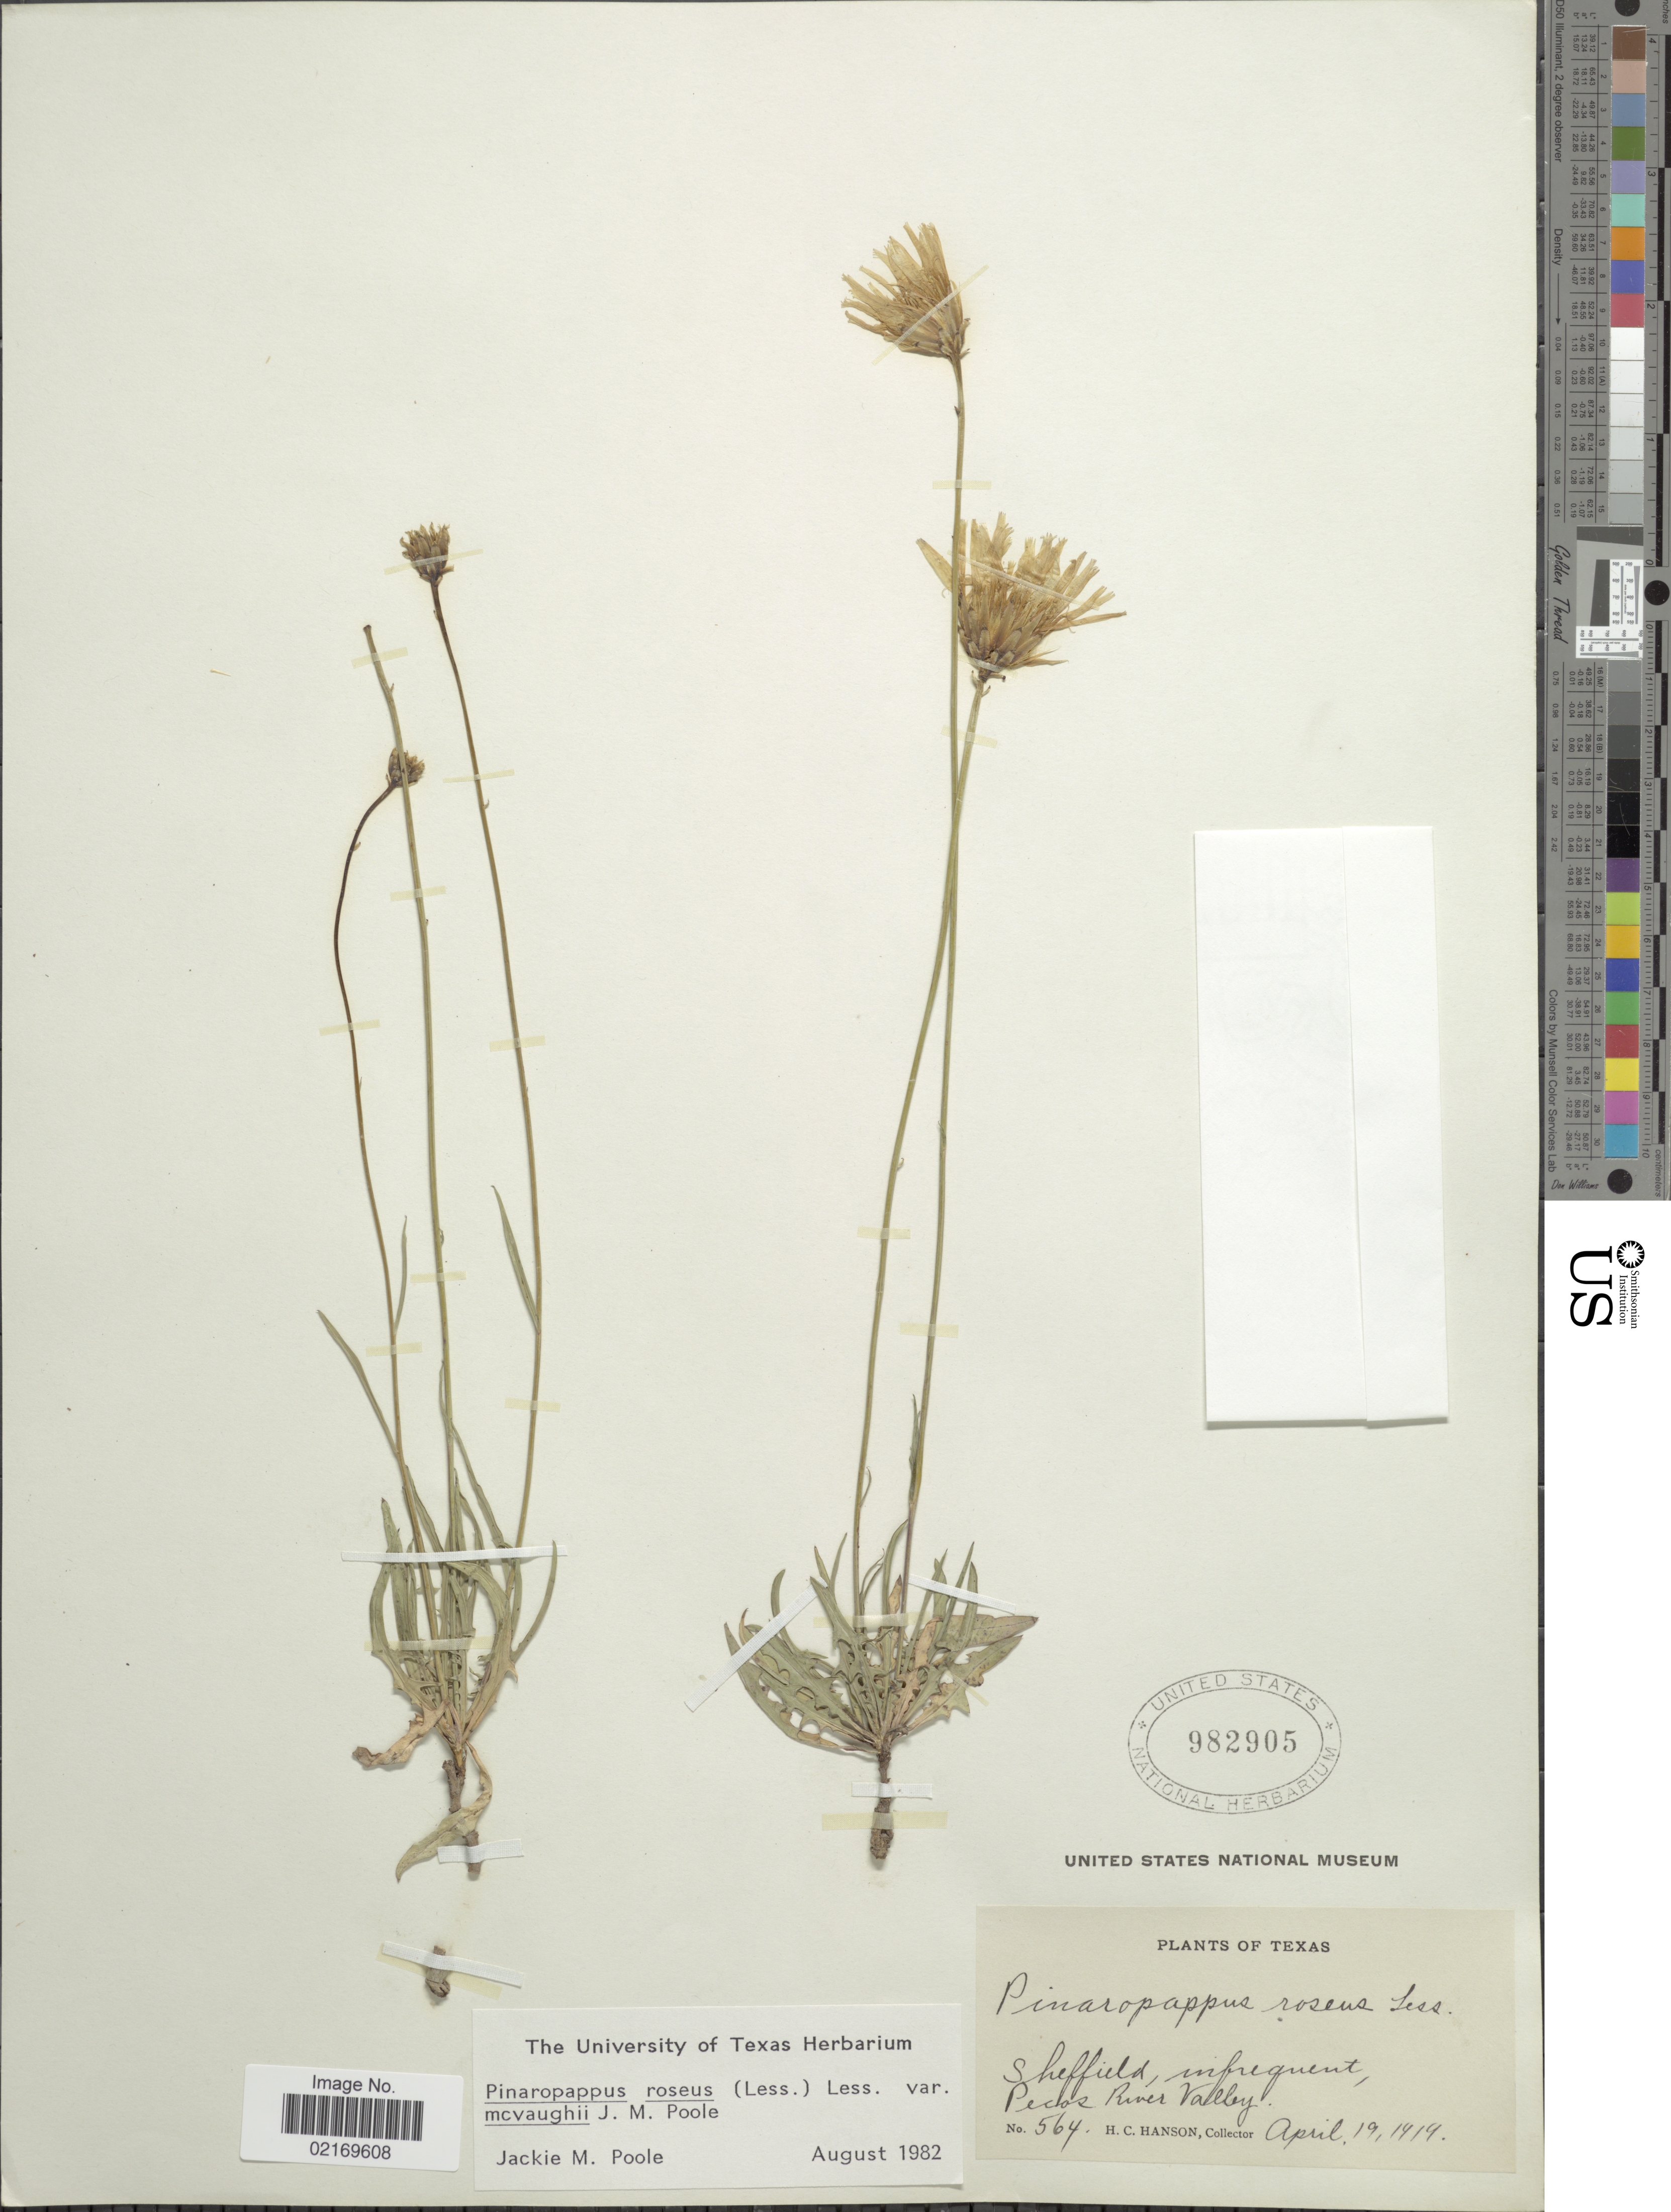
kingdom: Plantae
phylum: Tracheophyta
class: Magnoliopsida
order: Asterales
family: Asteraceae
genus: Pinaropappus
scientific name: Pinaropappus roseus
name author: Less.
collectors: H. Hanson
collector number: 564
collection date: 1919-04-19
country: United States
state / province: Texas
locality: Sheffield, Pecos River Valley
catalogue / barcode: US 982905